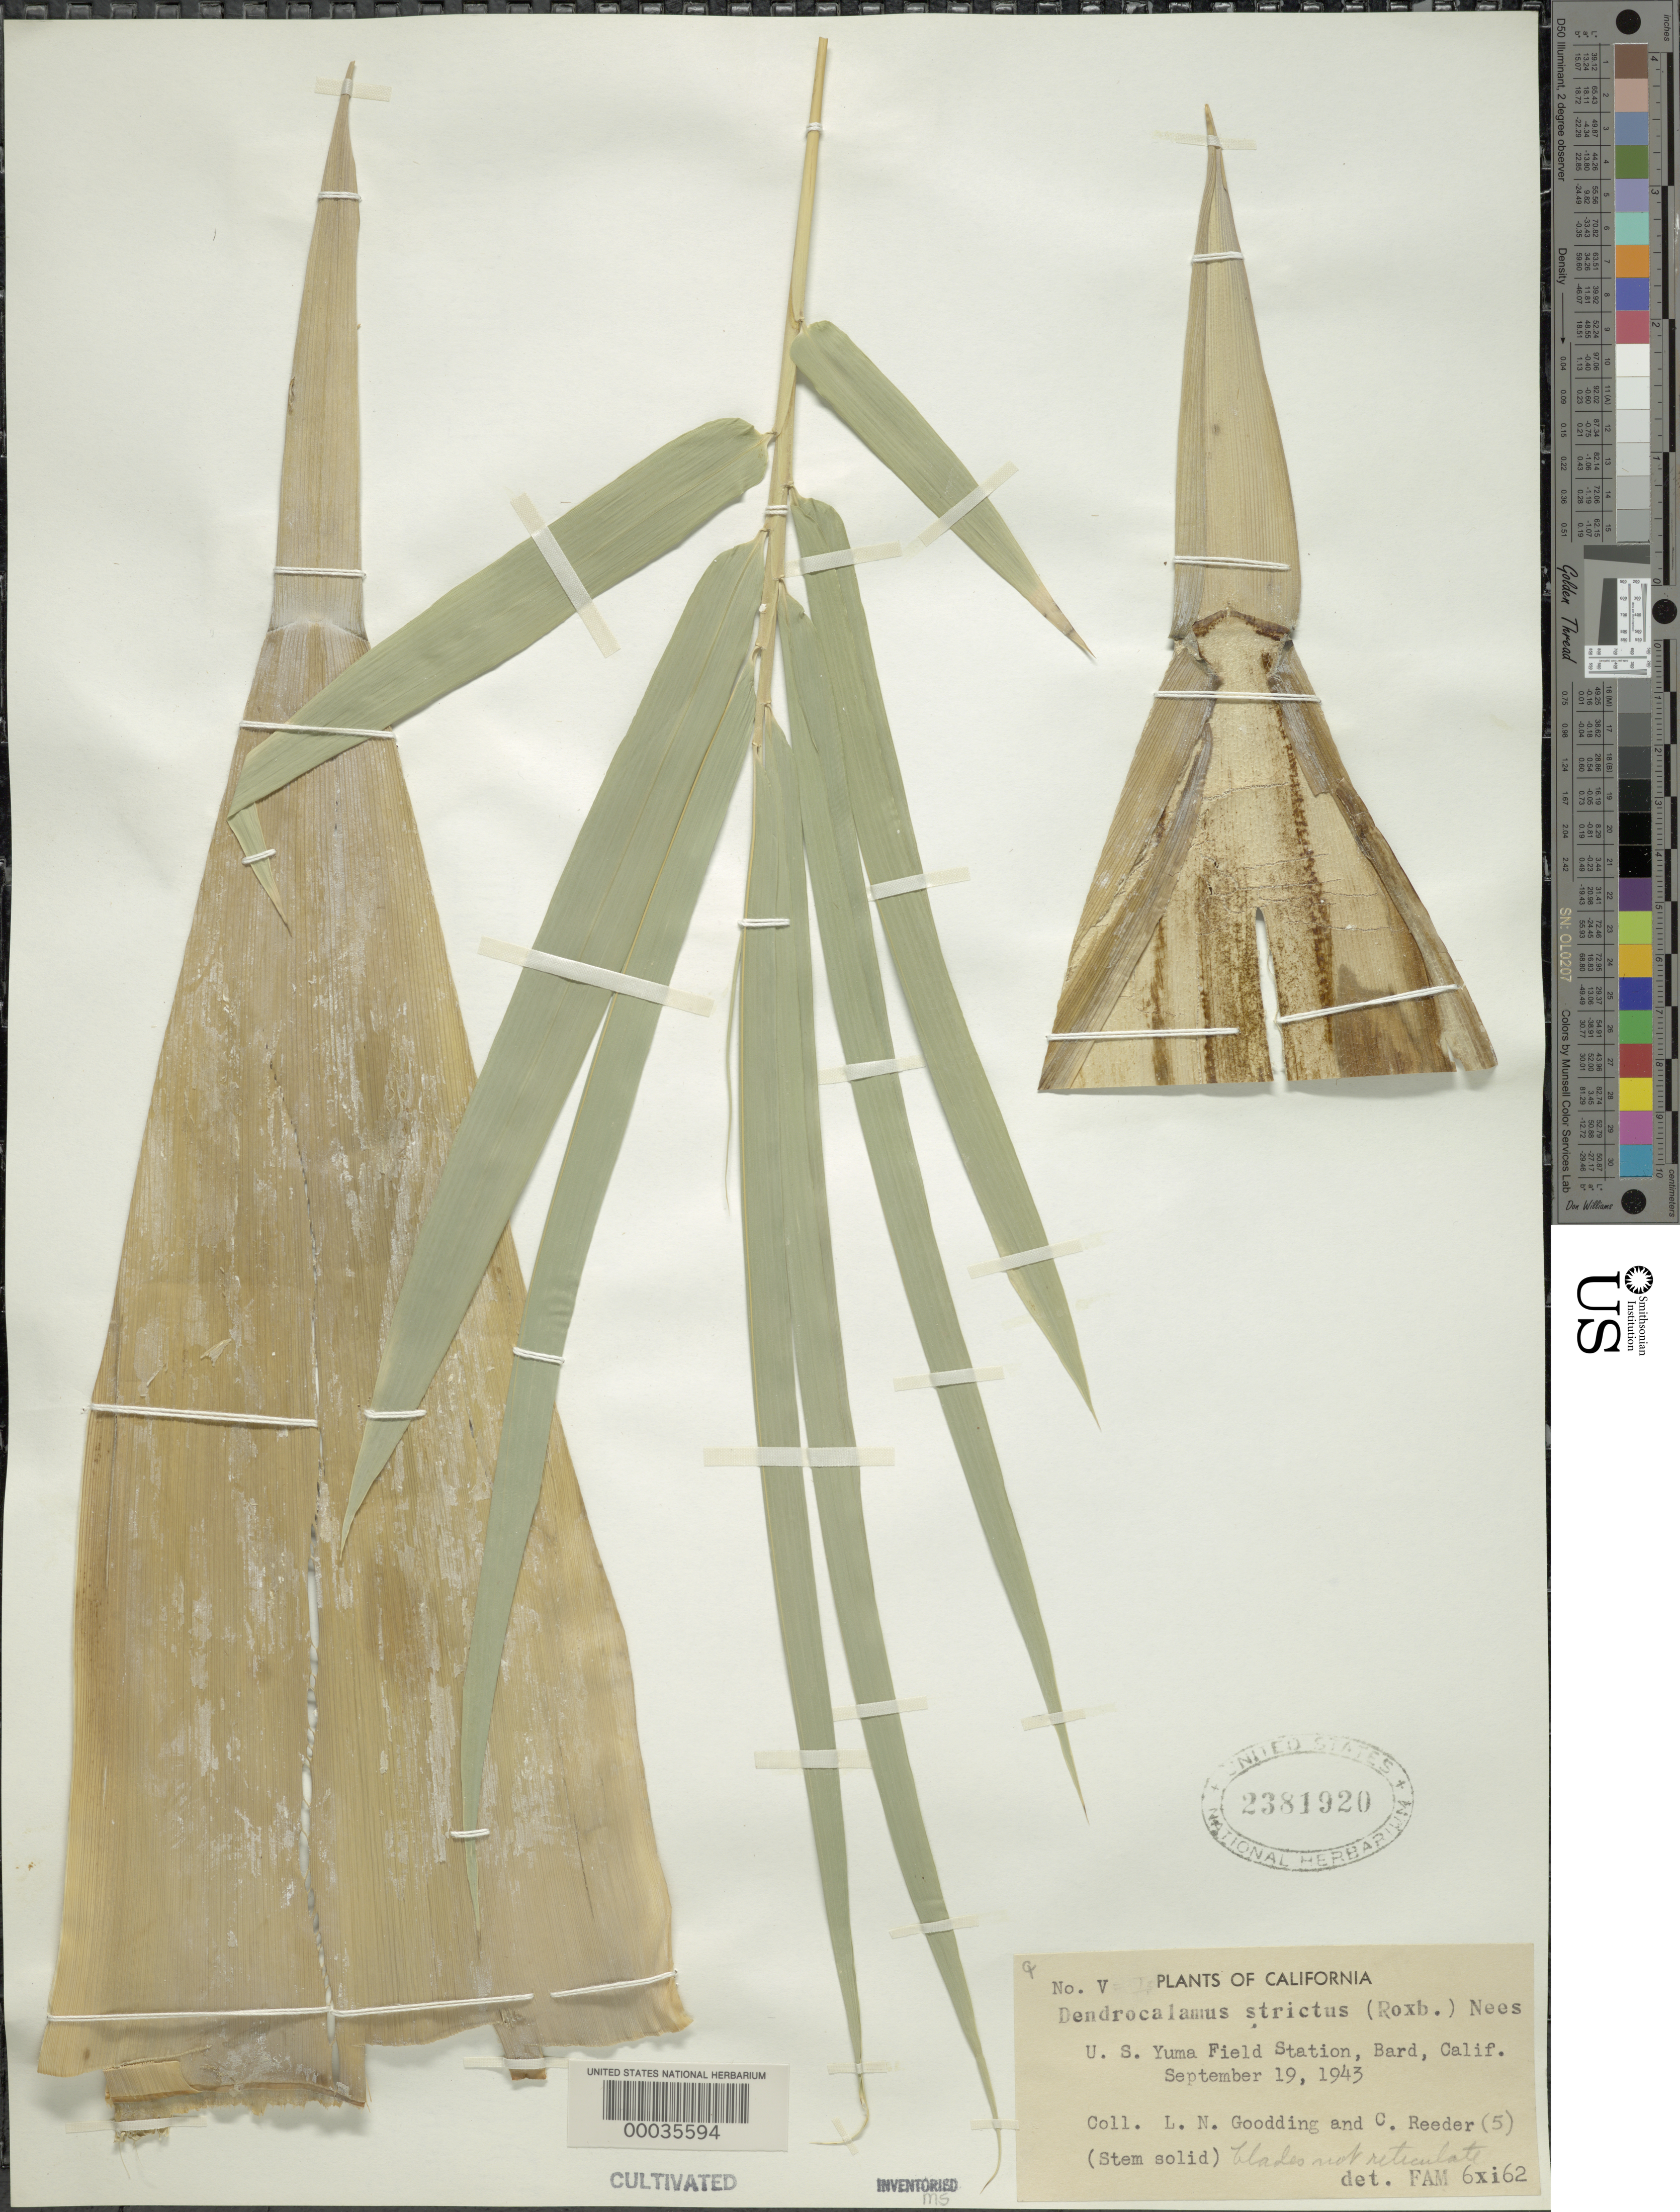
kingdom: Plantae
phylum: Tracheophyta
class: Liliopsida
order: Poales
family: Poaceae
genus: Dendrocalamus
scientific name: Dendrocalamus strictus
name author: (Roxb.) Nees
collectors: L. N. Goodding & C. G. Reeder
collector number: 5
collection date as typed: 19 Sep 1943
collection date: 1943-09-19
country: United States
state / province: California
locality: U.s. yuma field station-bard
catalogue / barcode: US 2381920